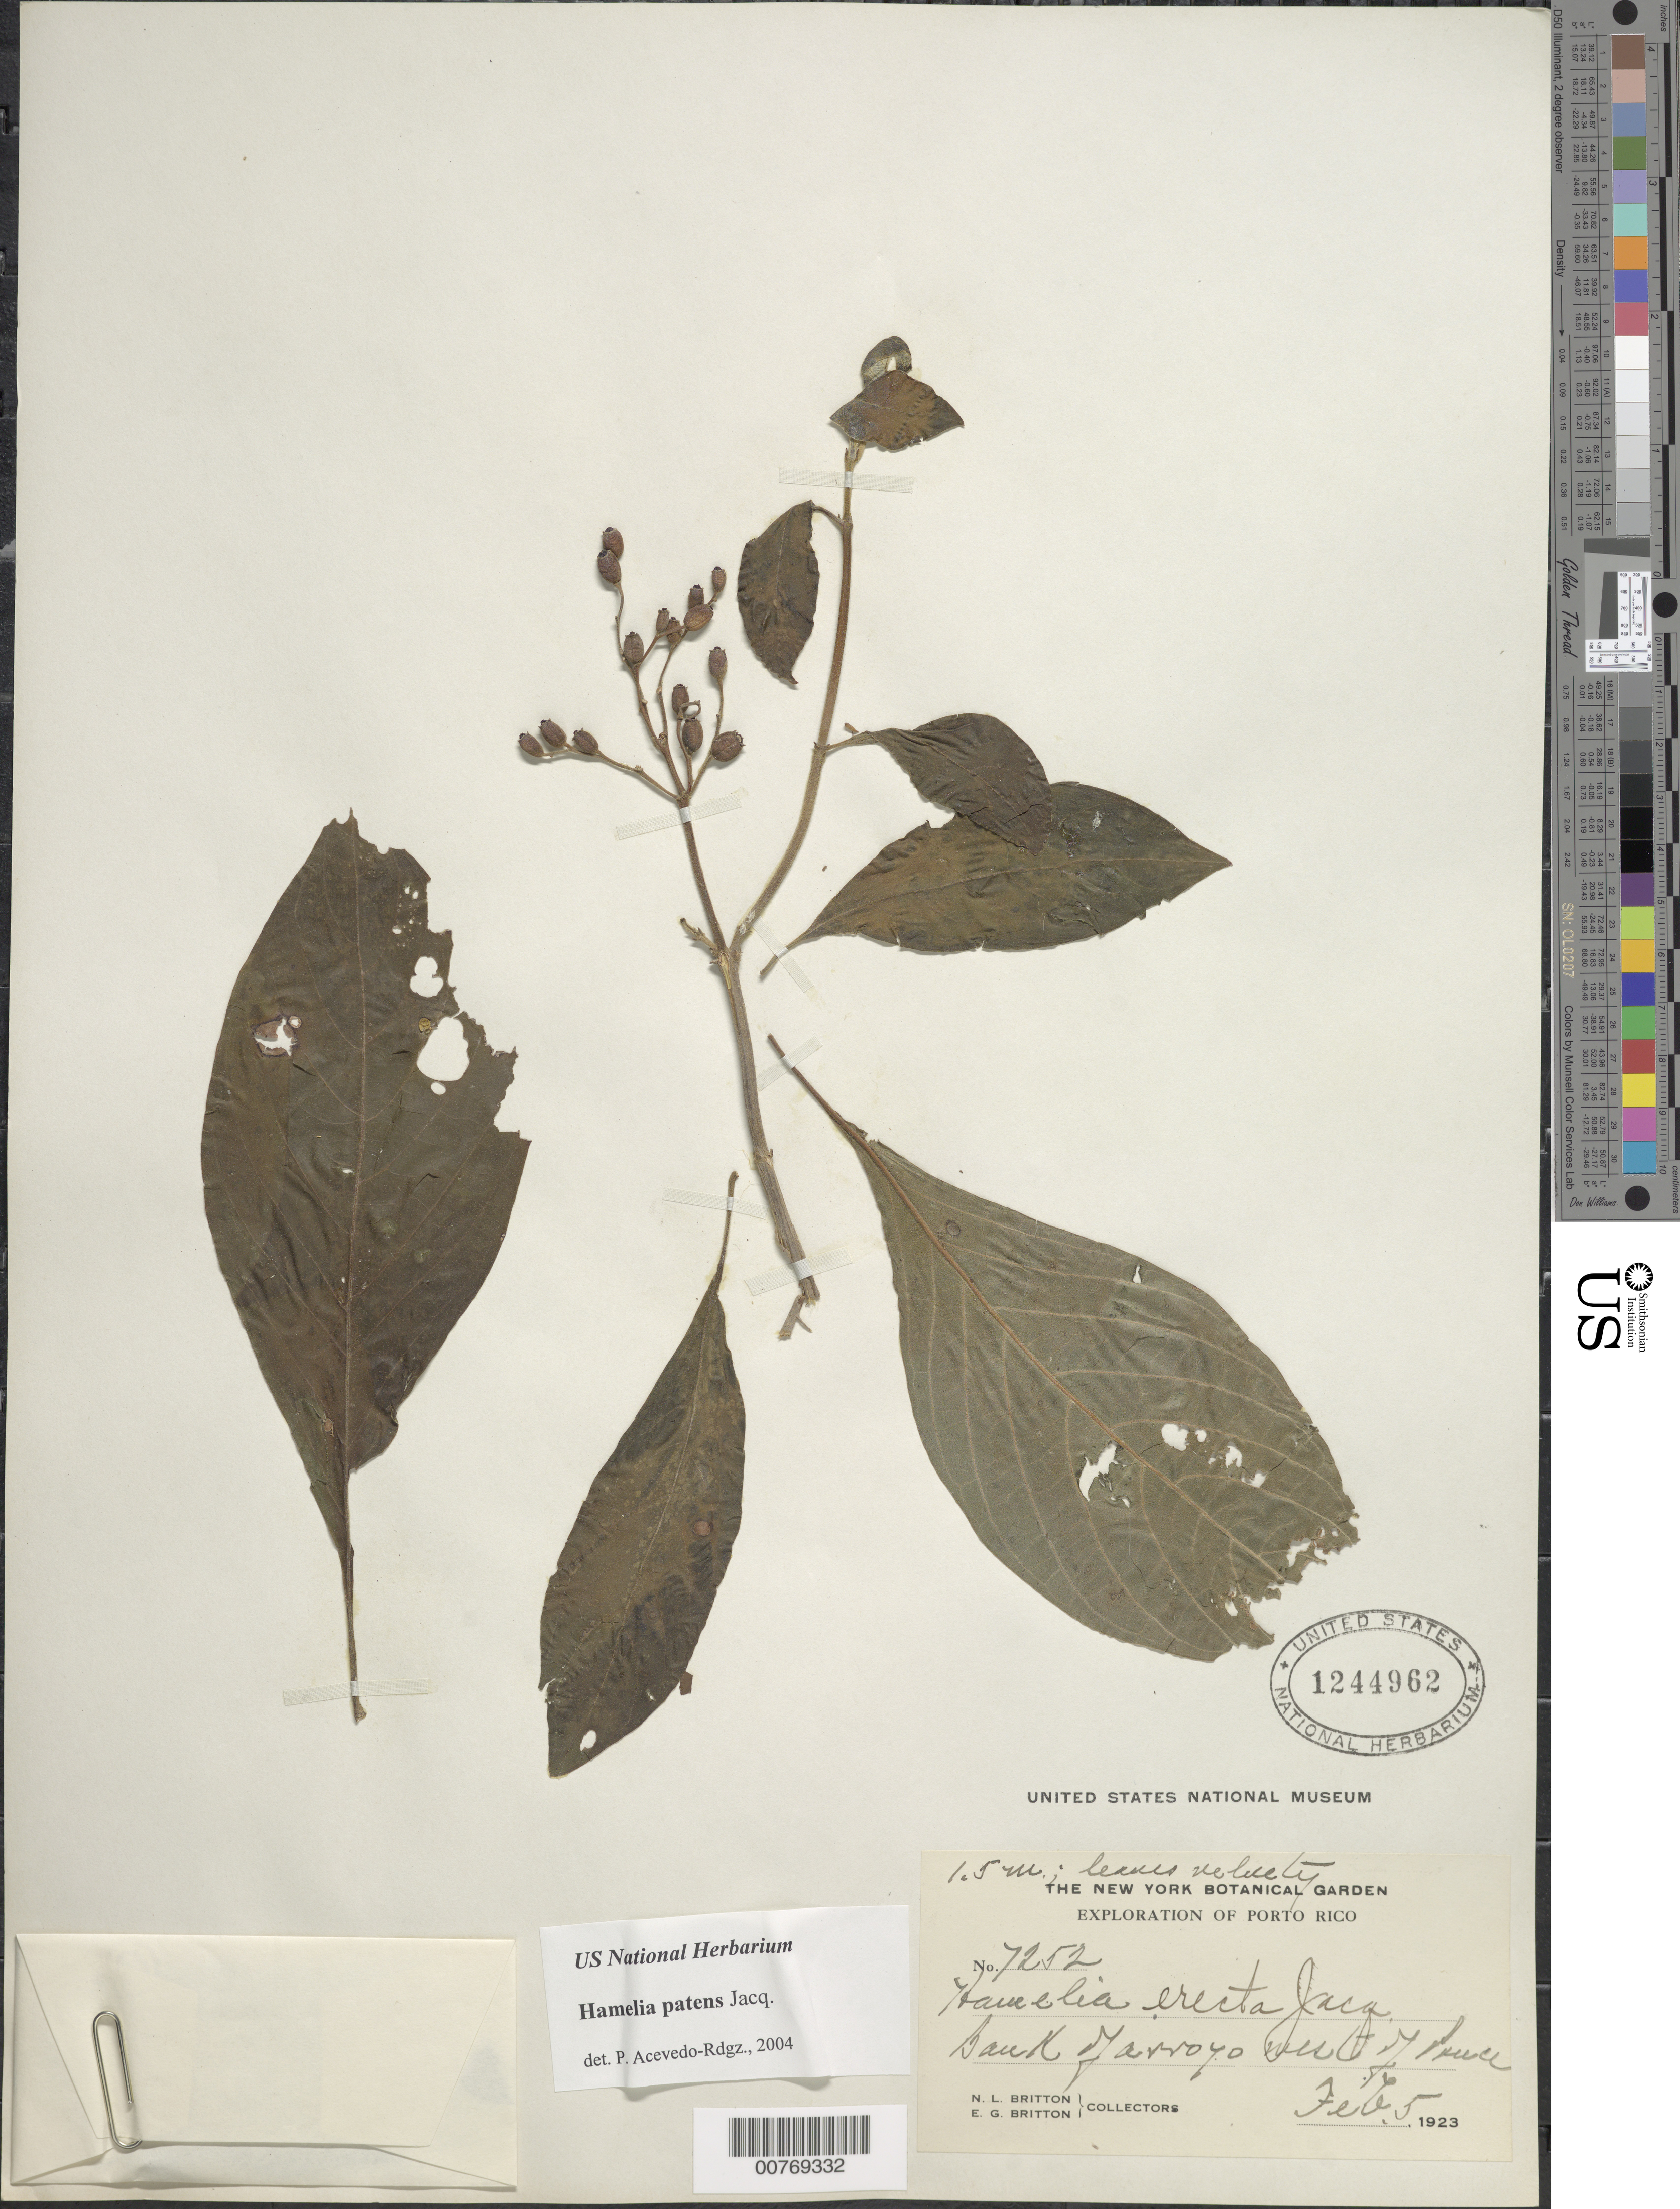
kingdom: Plantae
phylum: Tracheophyta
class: Magnoliopsida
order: Gentianales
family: Rubiaceae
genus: Hamelia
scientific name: Hamelia patens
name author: Jacq.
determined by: Acevedo-Rodríguez, P., (BOT), Smithsonian Institution - National Museum of Natural History (UNITED STATES)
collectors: N. Britton & E. G. Britton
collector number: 7252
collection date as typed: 05 Feb 1923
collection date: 1923-02-05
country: Puerto Rico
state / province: Ponce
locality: Bank of Arroyo, west of Ponce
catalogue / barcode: US 1244962